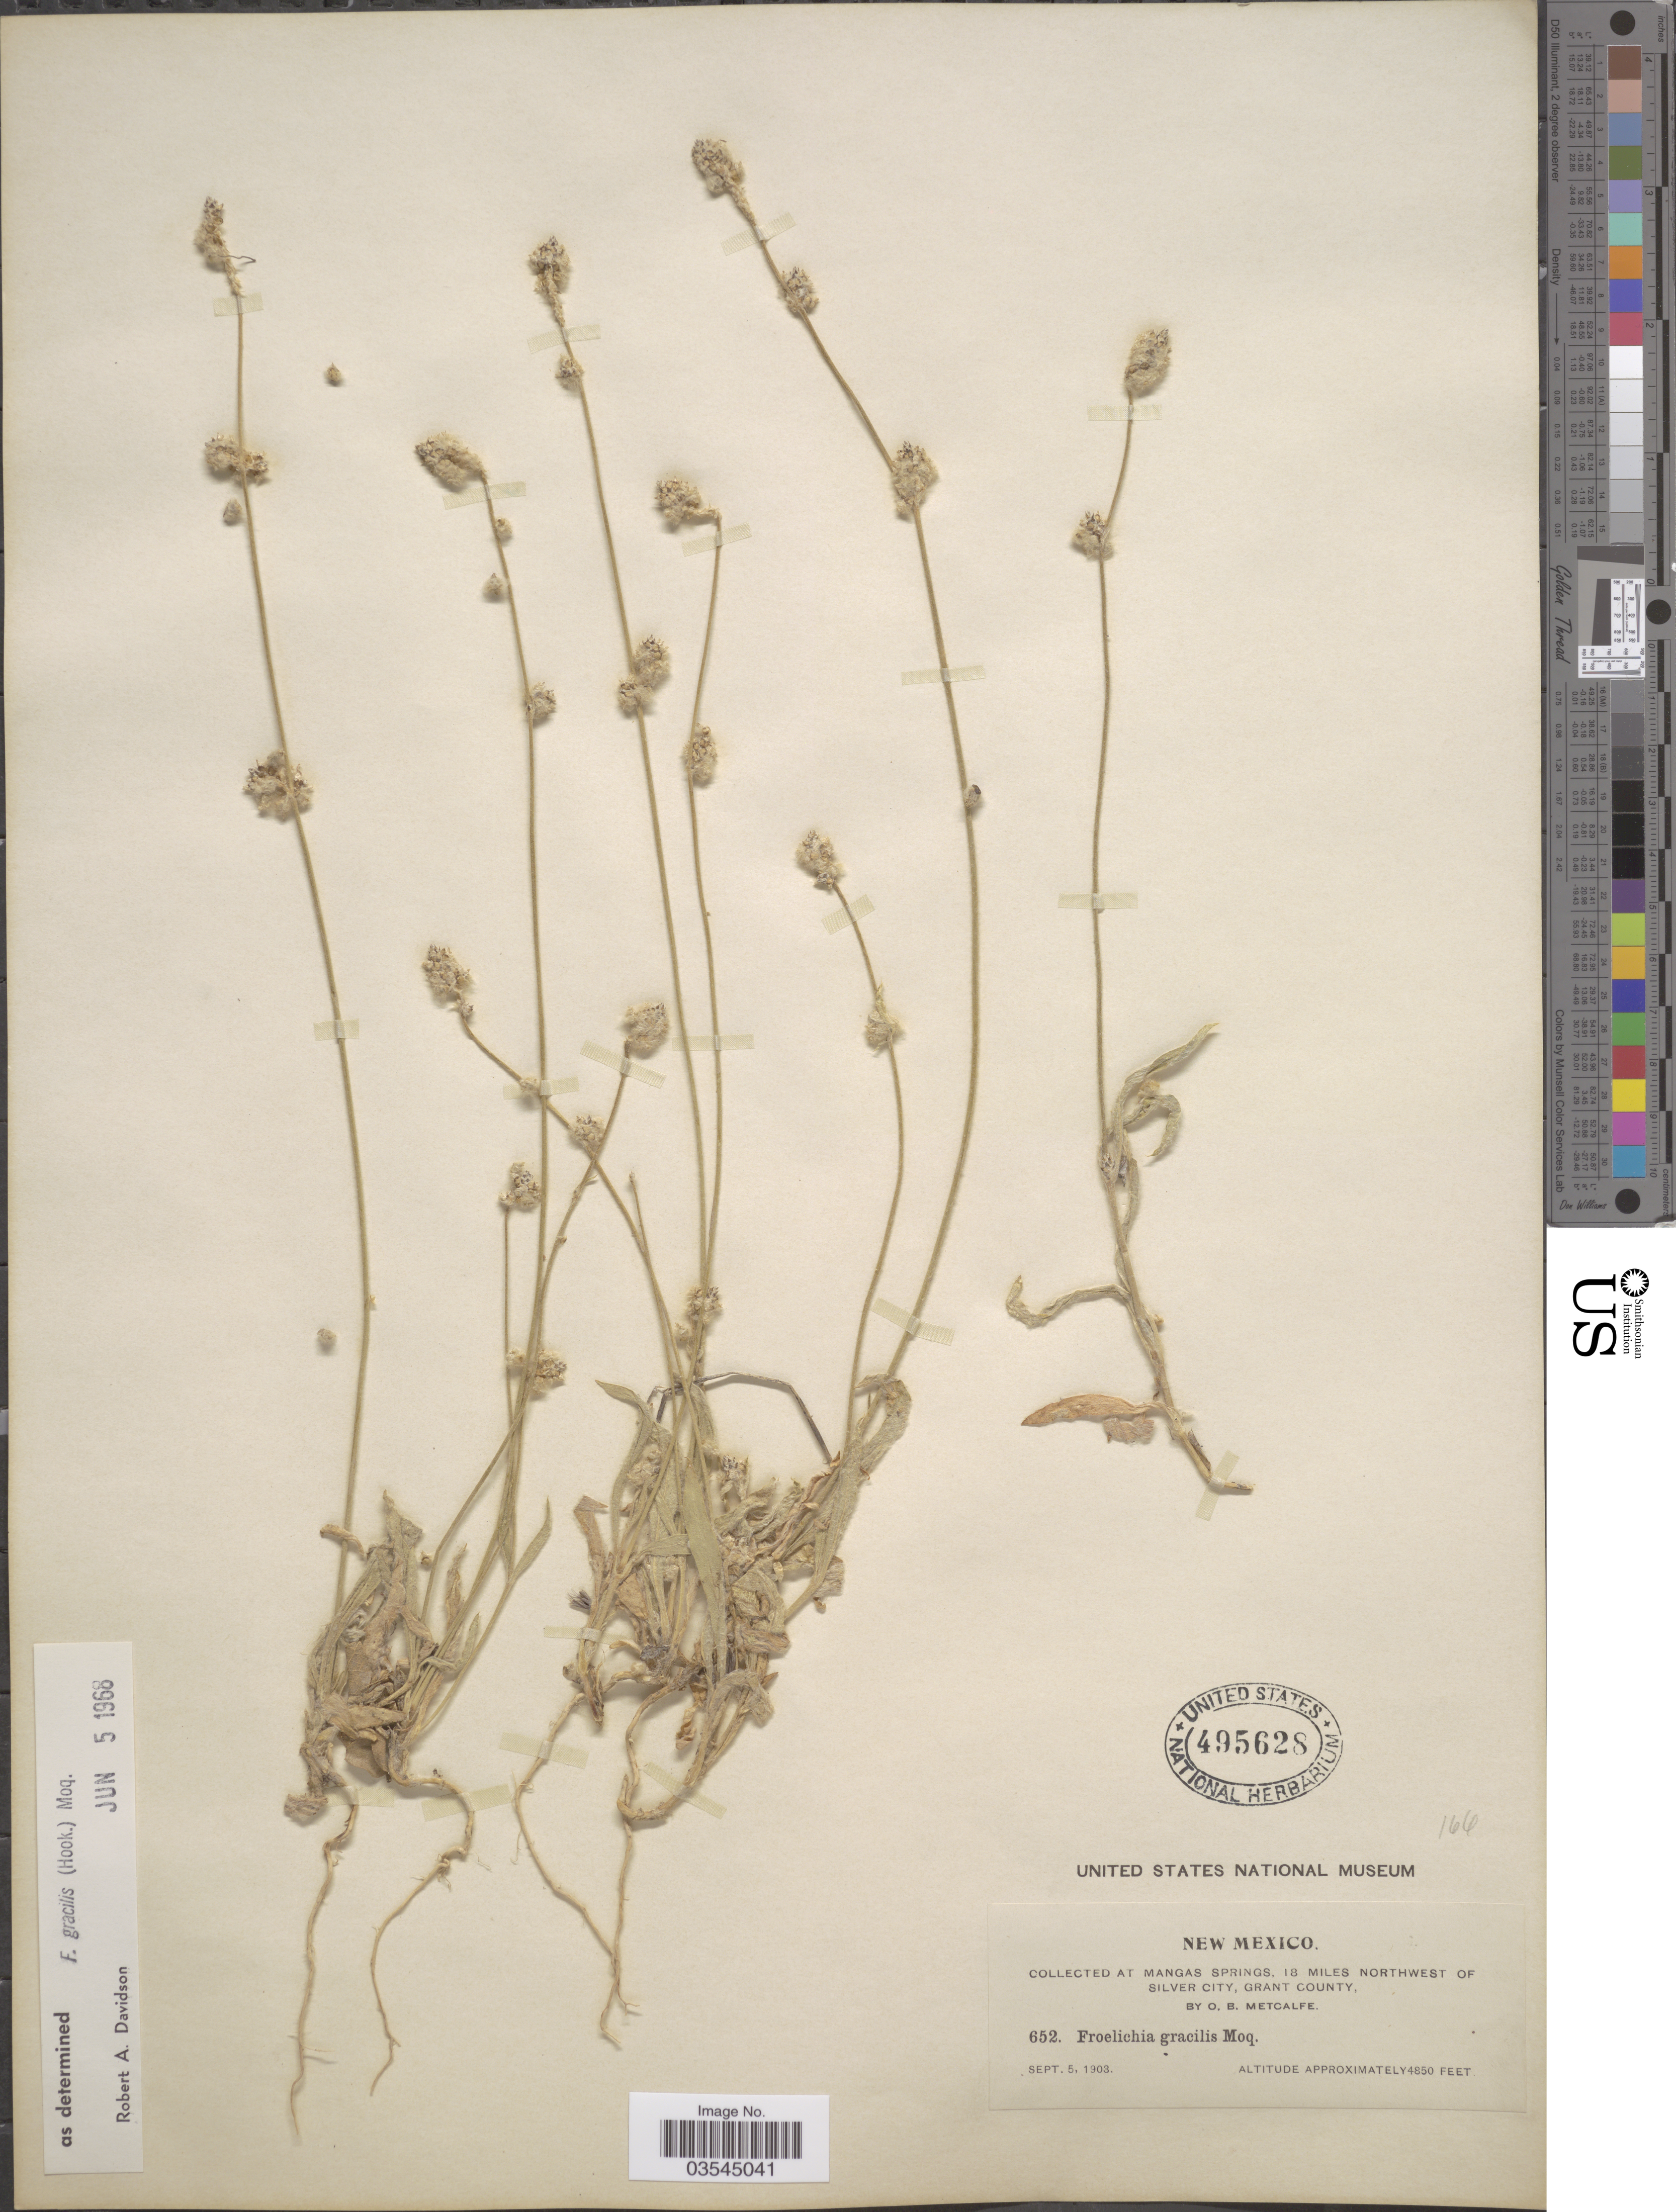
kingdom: Plantae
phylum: Tracheophyta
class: Magnoliopsida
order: Caryophyllales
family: Amaranthaceae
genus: Froelichia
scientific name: Froelichia gracilis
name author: (Hook.) Moq.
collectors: O. B. Metcalfe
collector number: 652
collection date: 1903-09-05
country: United States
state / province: New Mexico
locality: At Mangas Springs, 18 miles northwest of Silver City, Grant County.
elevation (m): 1478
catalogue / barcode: US 495628